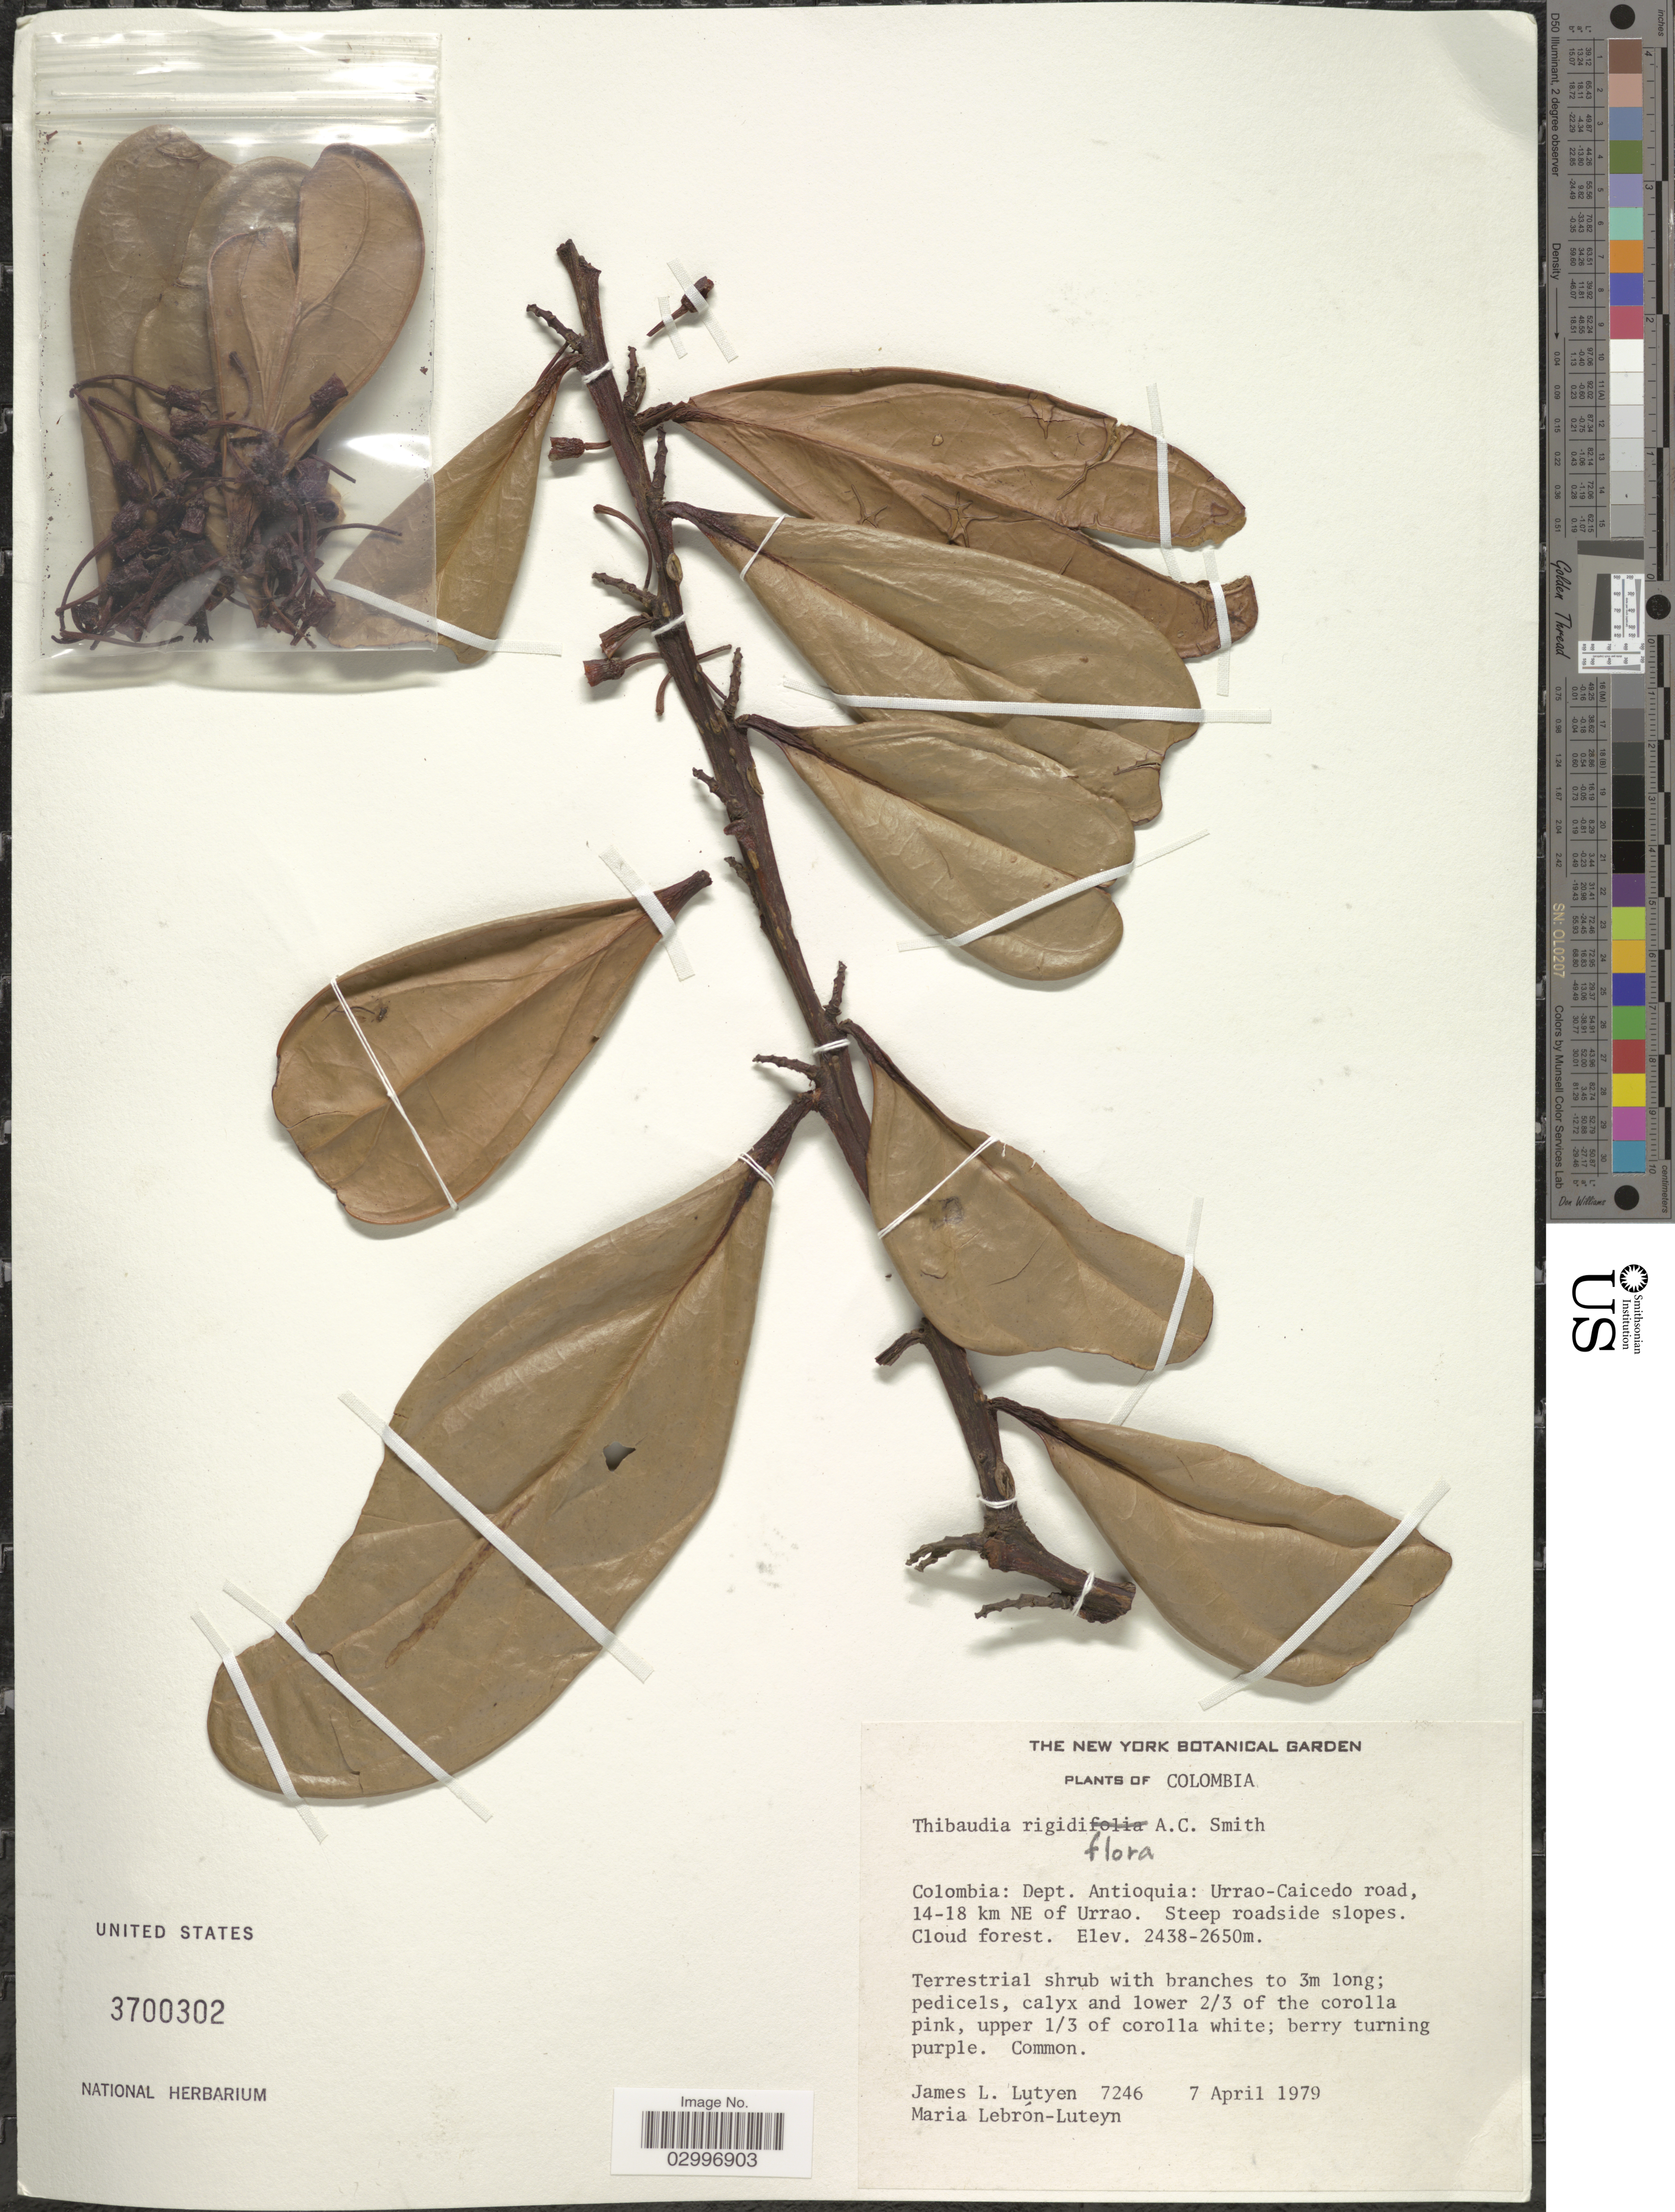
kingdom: Plantae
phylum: Tracheophyta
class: Magnoliopsida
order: Ericales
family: Ericaceae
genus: Thibaudia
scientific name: Thibaudia rigidiflora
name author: A.C. Sm.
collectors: J. Luteyn & M. L. Lebrón-Luteyn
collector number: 7246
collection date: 1979-04-07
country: Colombia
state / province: Antioquia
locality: Dept. Antioquia: Urrao-Caicedo road, 14-18 km NE of Urrao.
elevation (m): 2438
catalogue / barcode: US 3700302